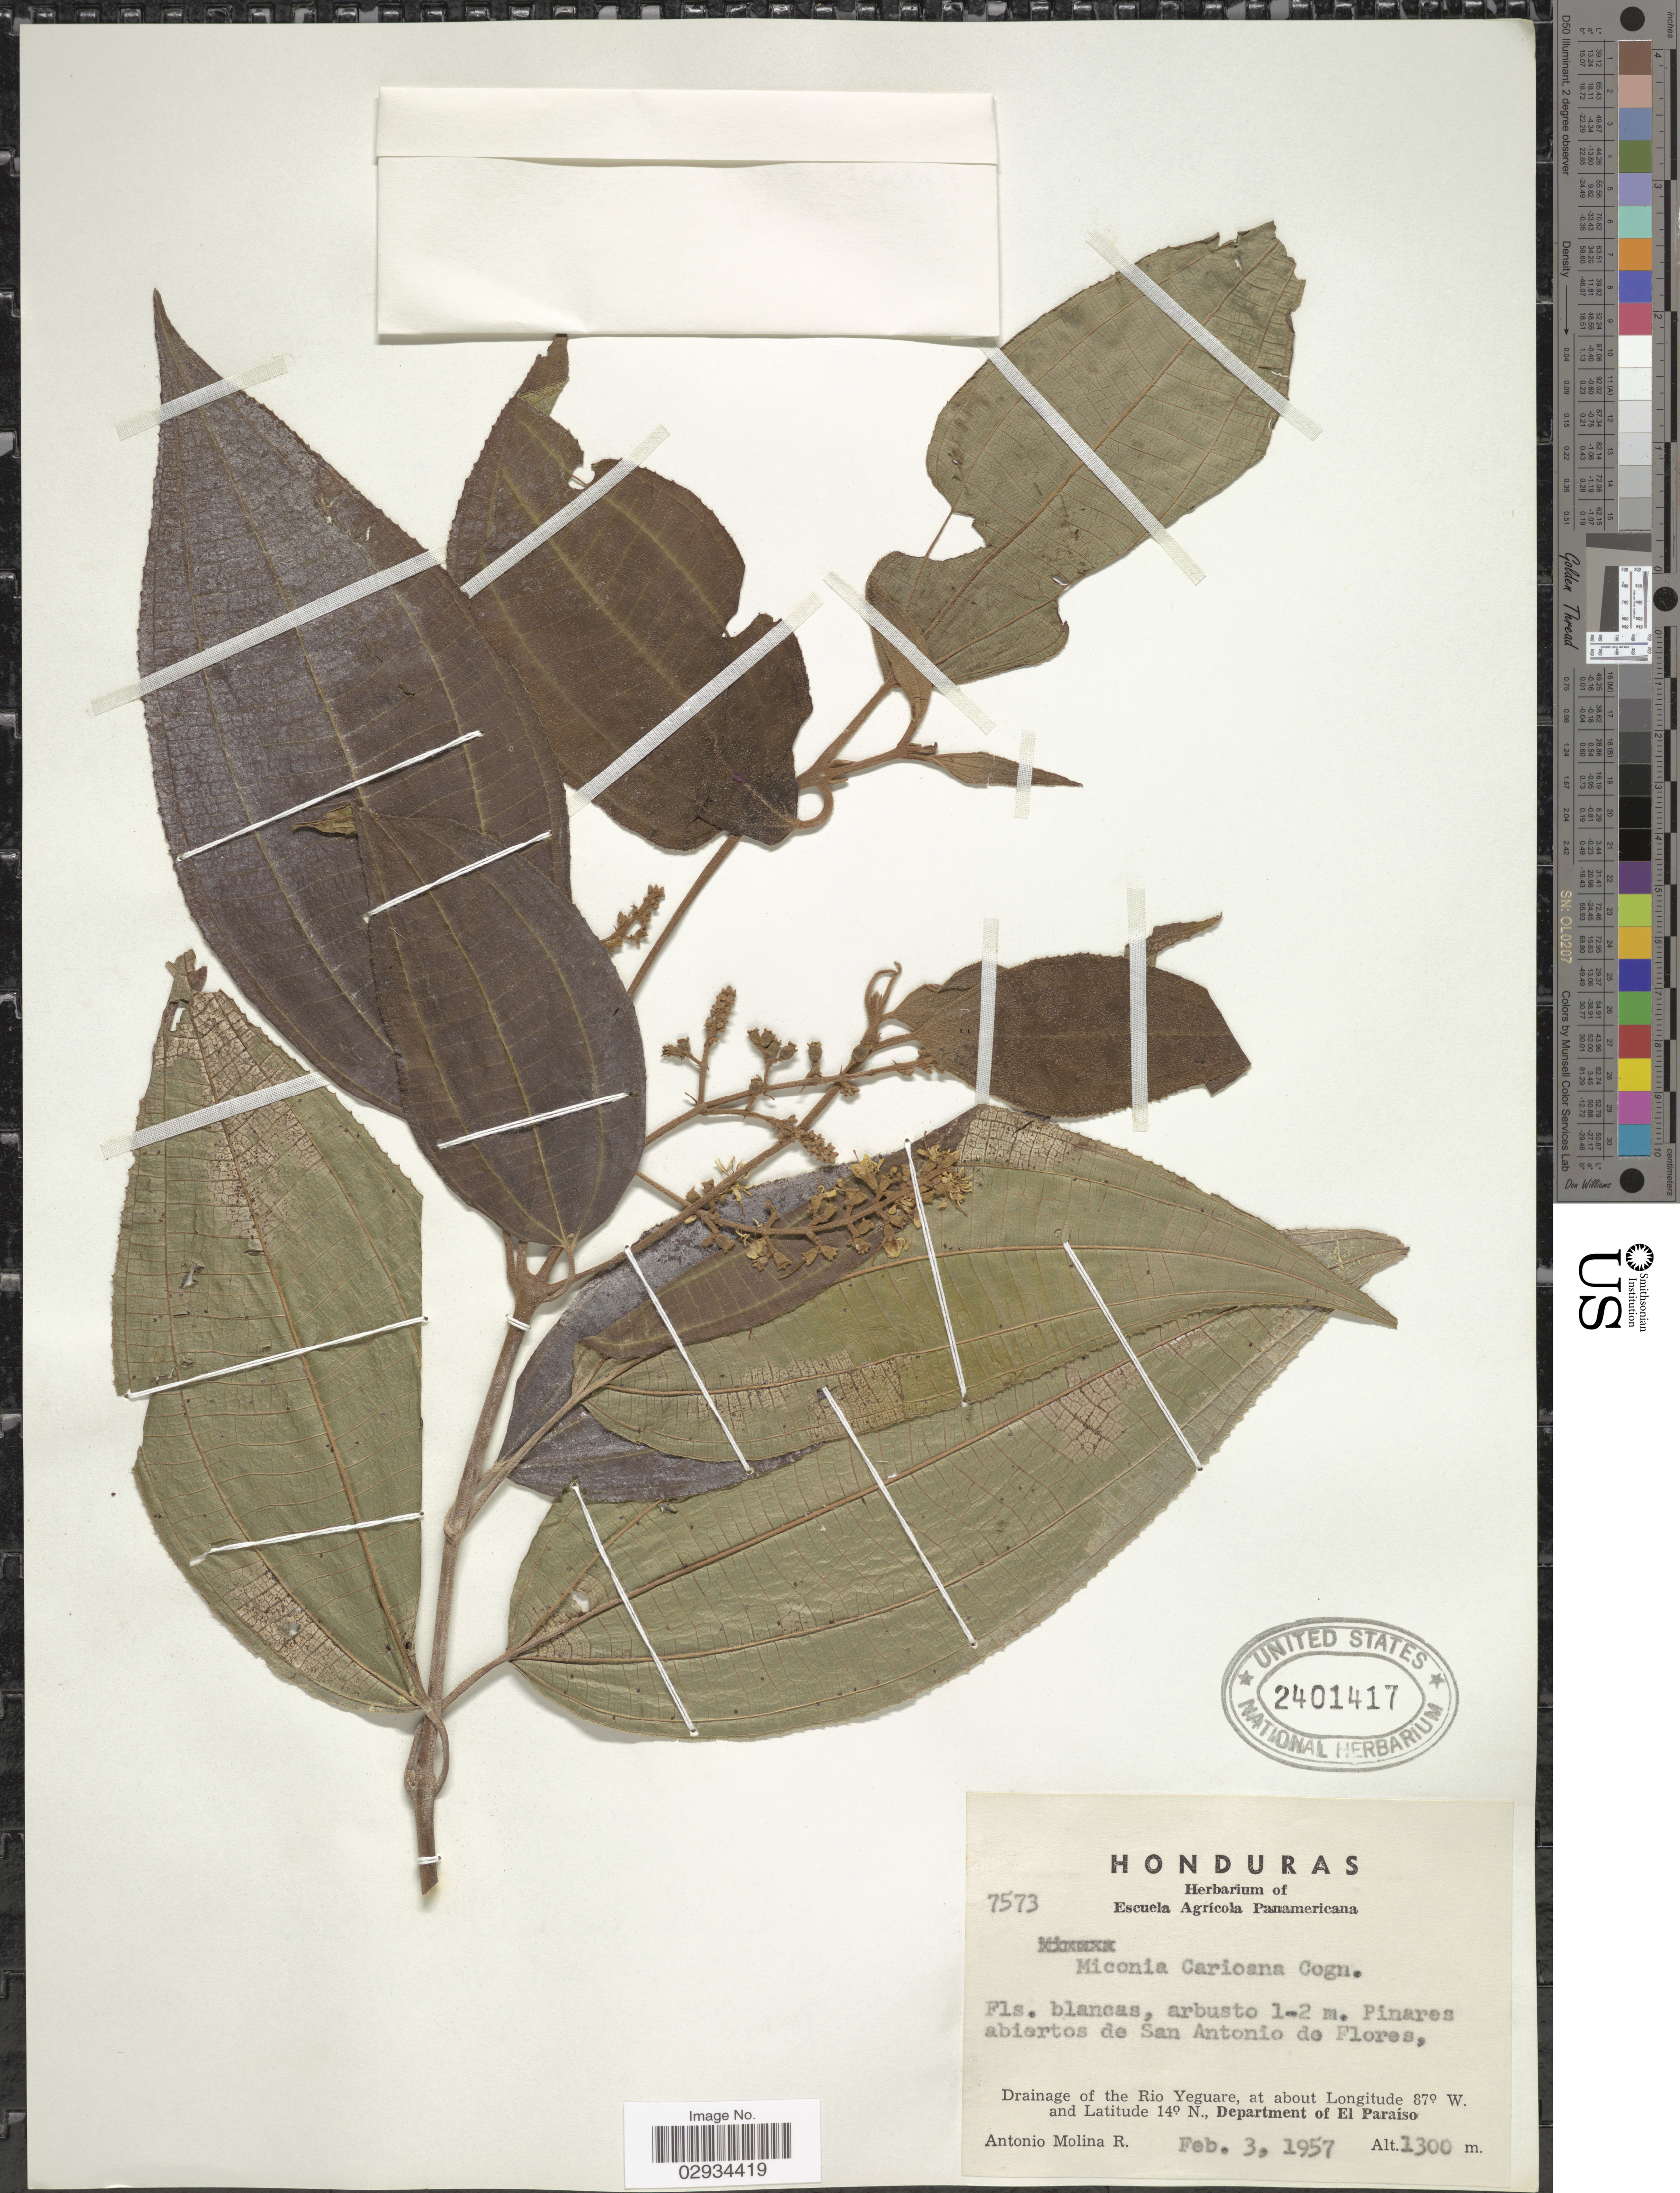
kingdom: Plantae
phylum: Tracheophyta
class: Magnoliopsida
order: Myrtales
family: Melastomataceae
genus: Miconia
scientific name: Miconia sylvatica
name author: (Schltdl.) Naudin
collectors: A. Molina R.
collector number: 7573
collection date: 1957-02-03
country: Honduras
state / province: El Paraíso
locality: Pinares abiertos de San Antonio de Flores. Drainage of the Rio Yeguare, Department of El Paraíso.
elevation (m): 1300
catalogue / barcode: US 2401417